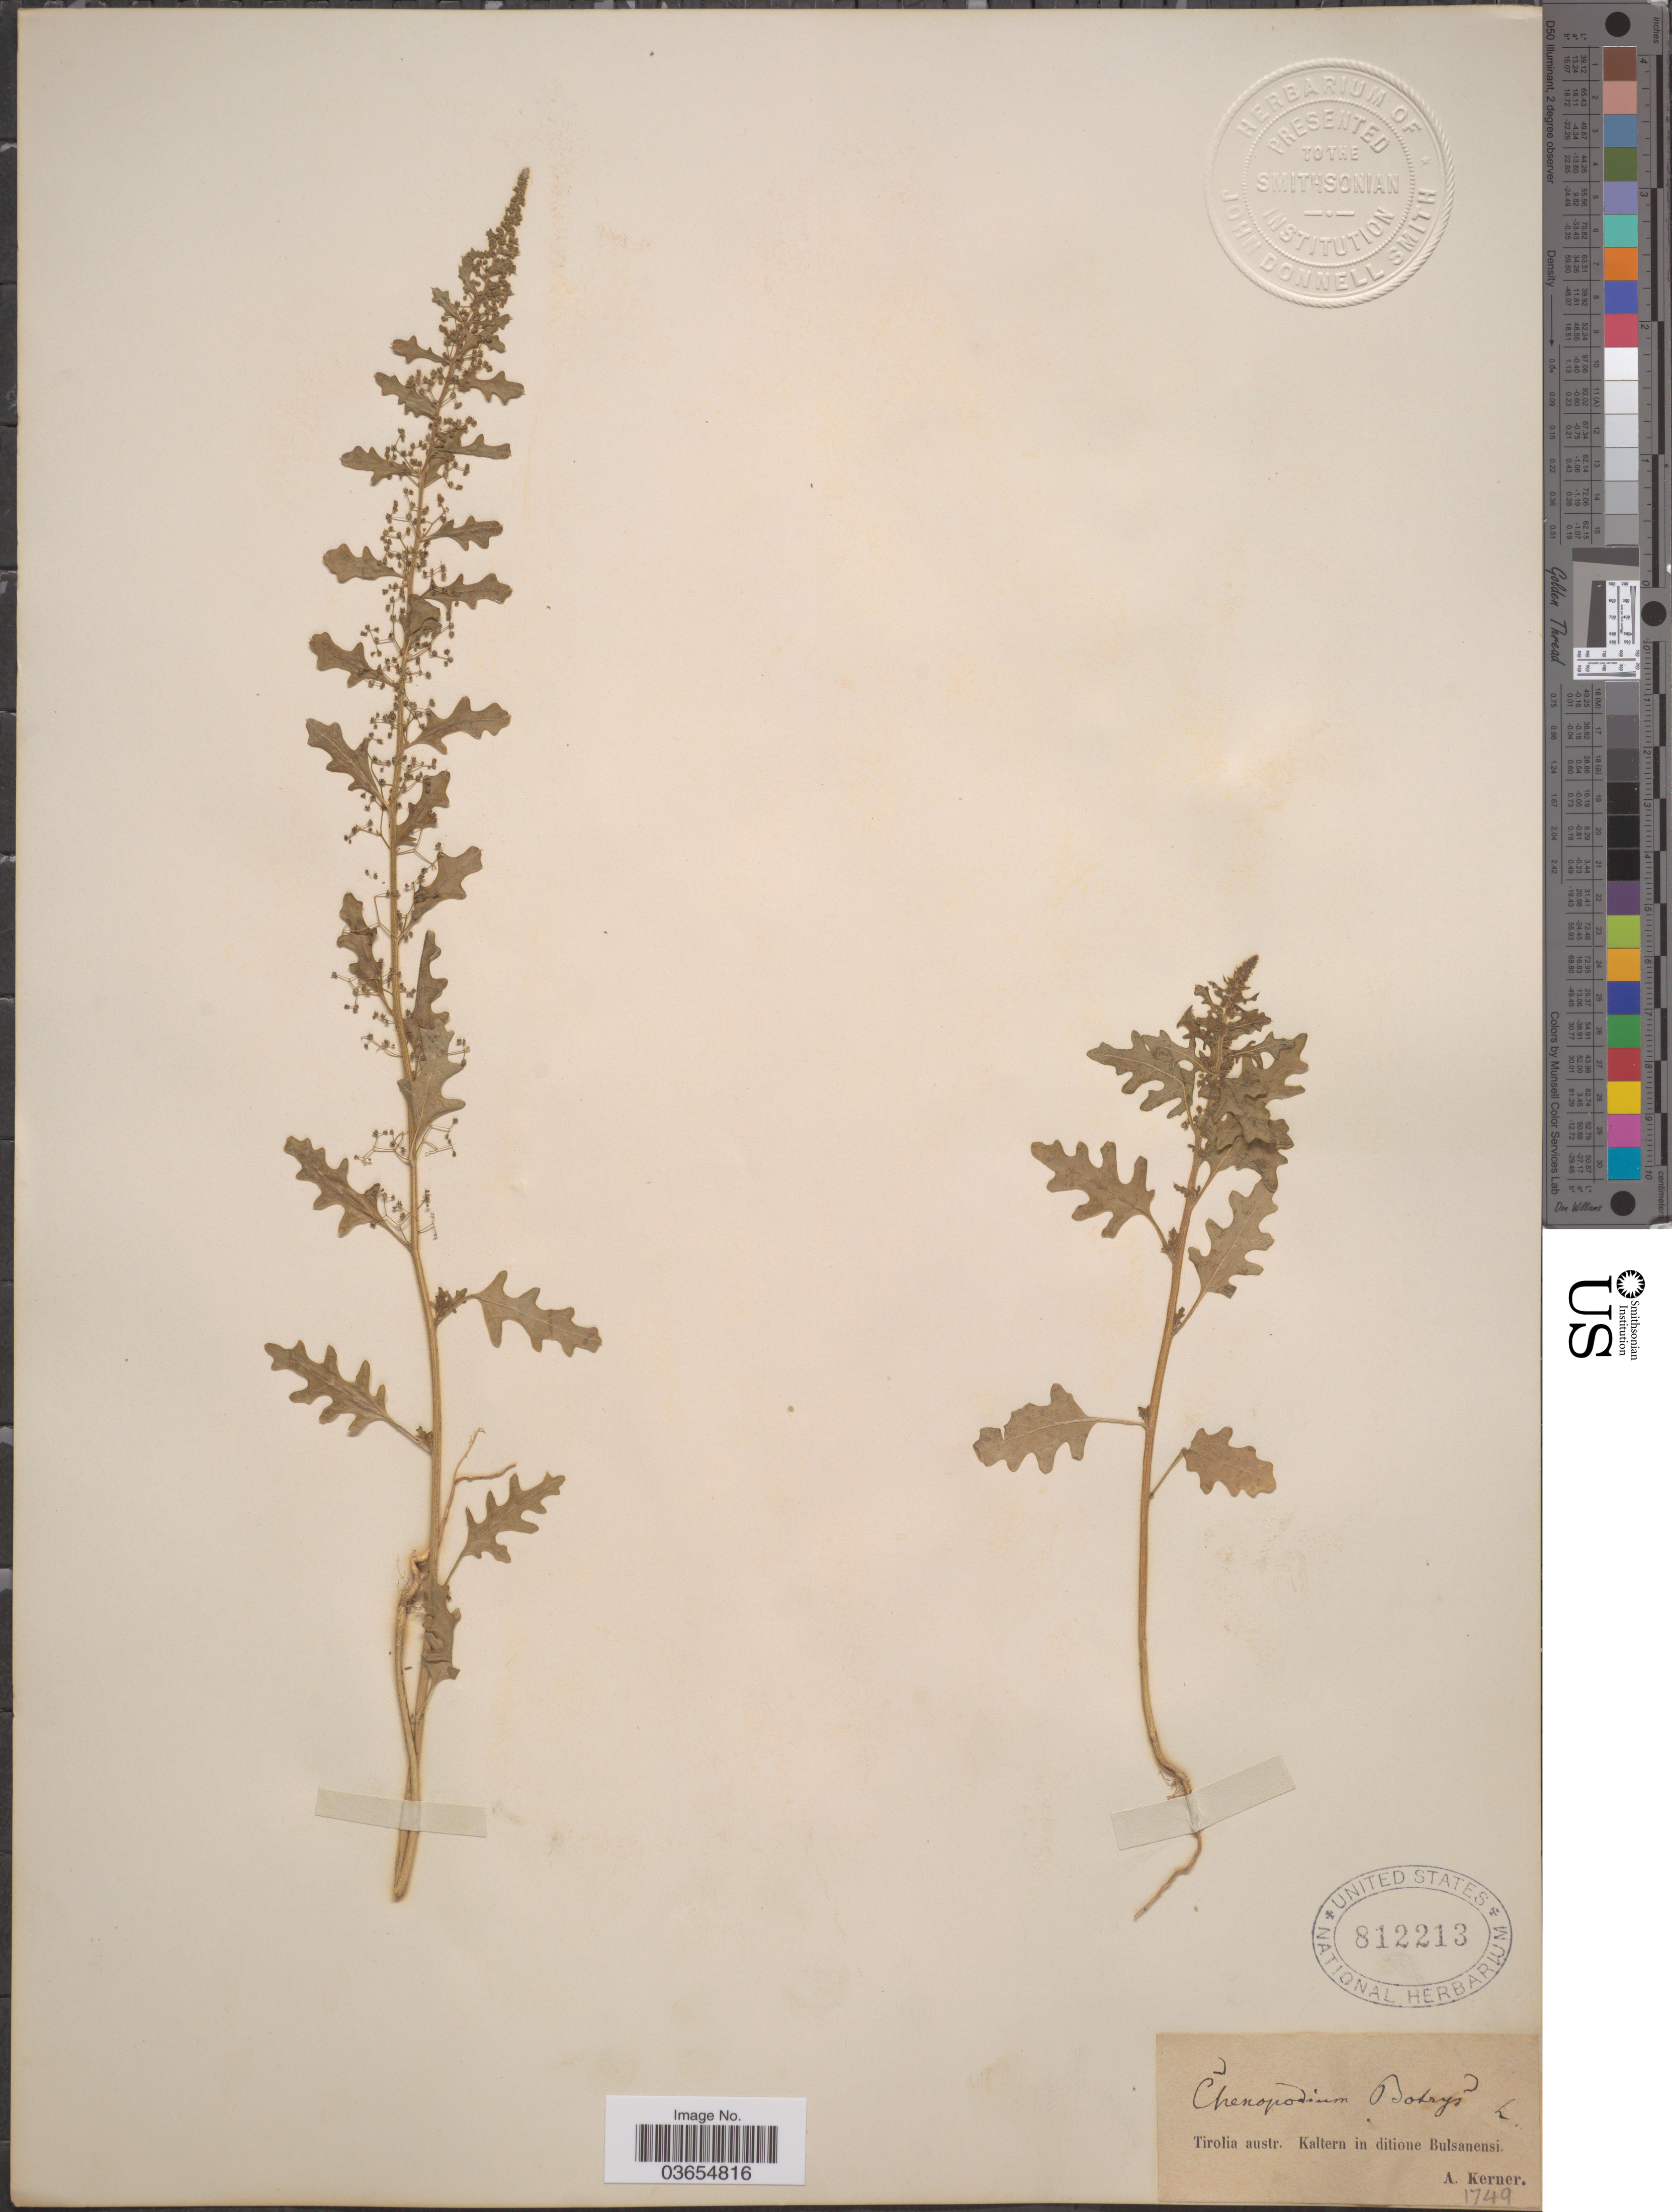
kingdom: Plantae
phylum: Tracheophyta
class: Magnoliopsida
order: Caryophyllales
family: Amaranthaceae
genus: Chenopodium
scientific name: Chenopodium botrys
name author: L.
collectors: A. Kerner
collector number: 1749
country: Italy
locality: Tirolia austr. Kaltern in ditione Bulsanensi.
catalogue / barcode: US 812213